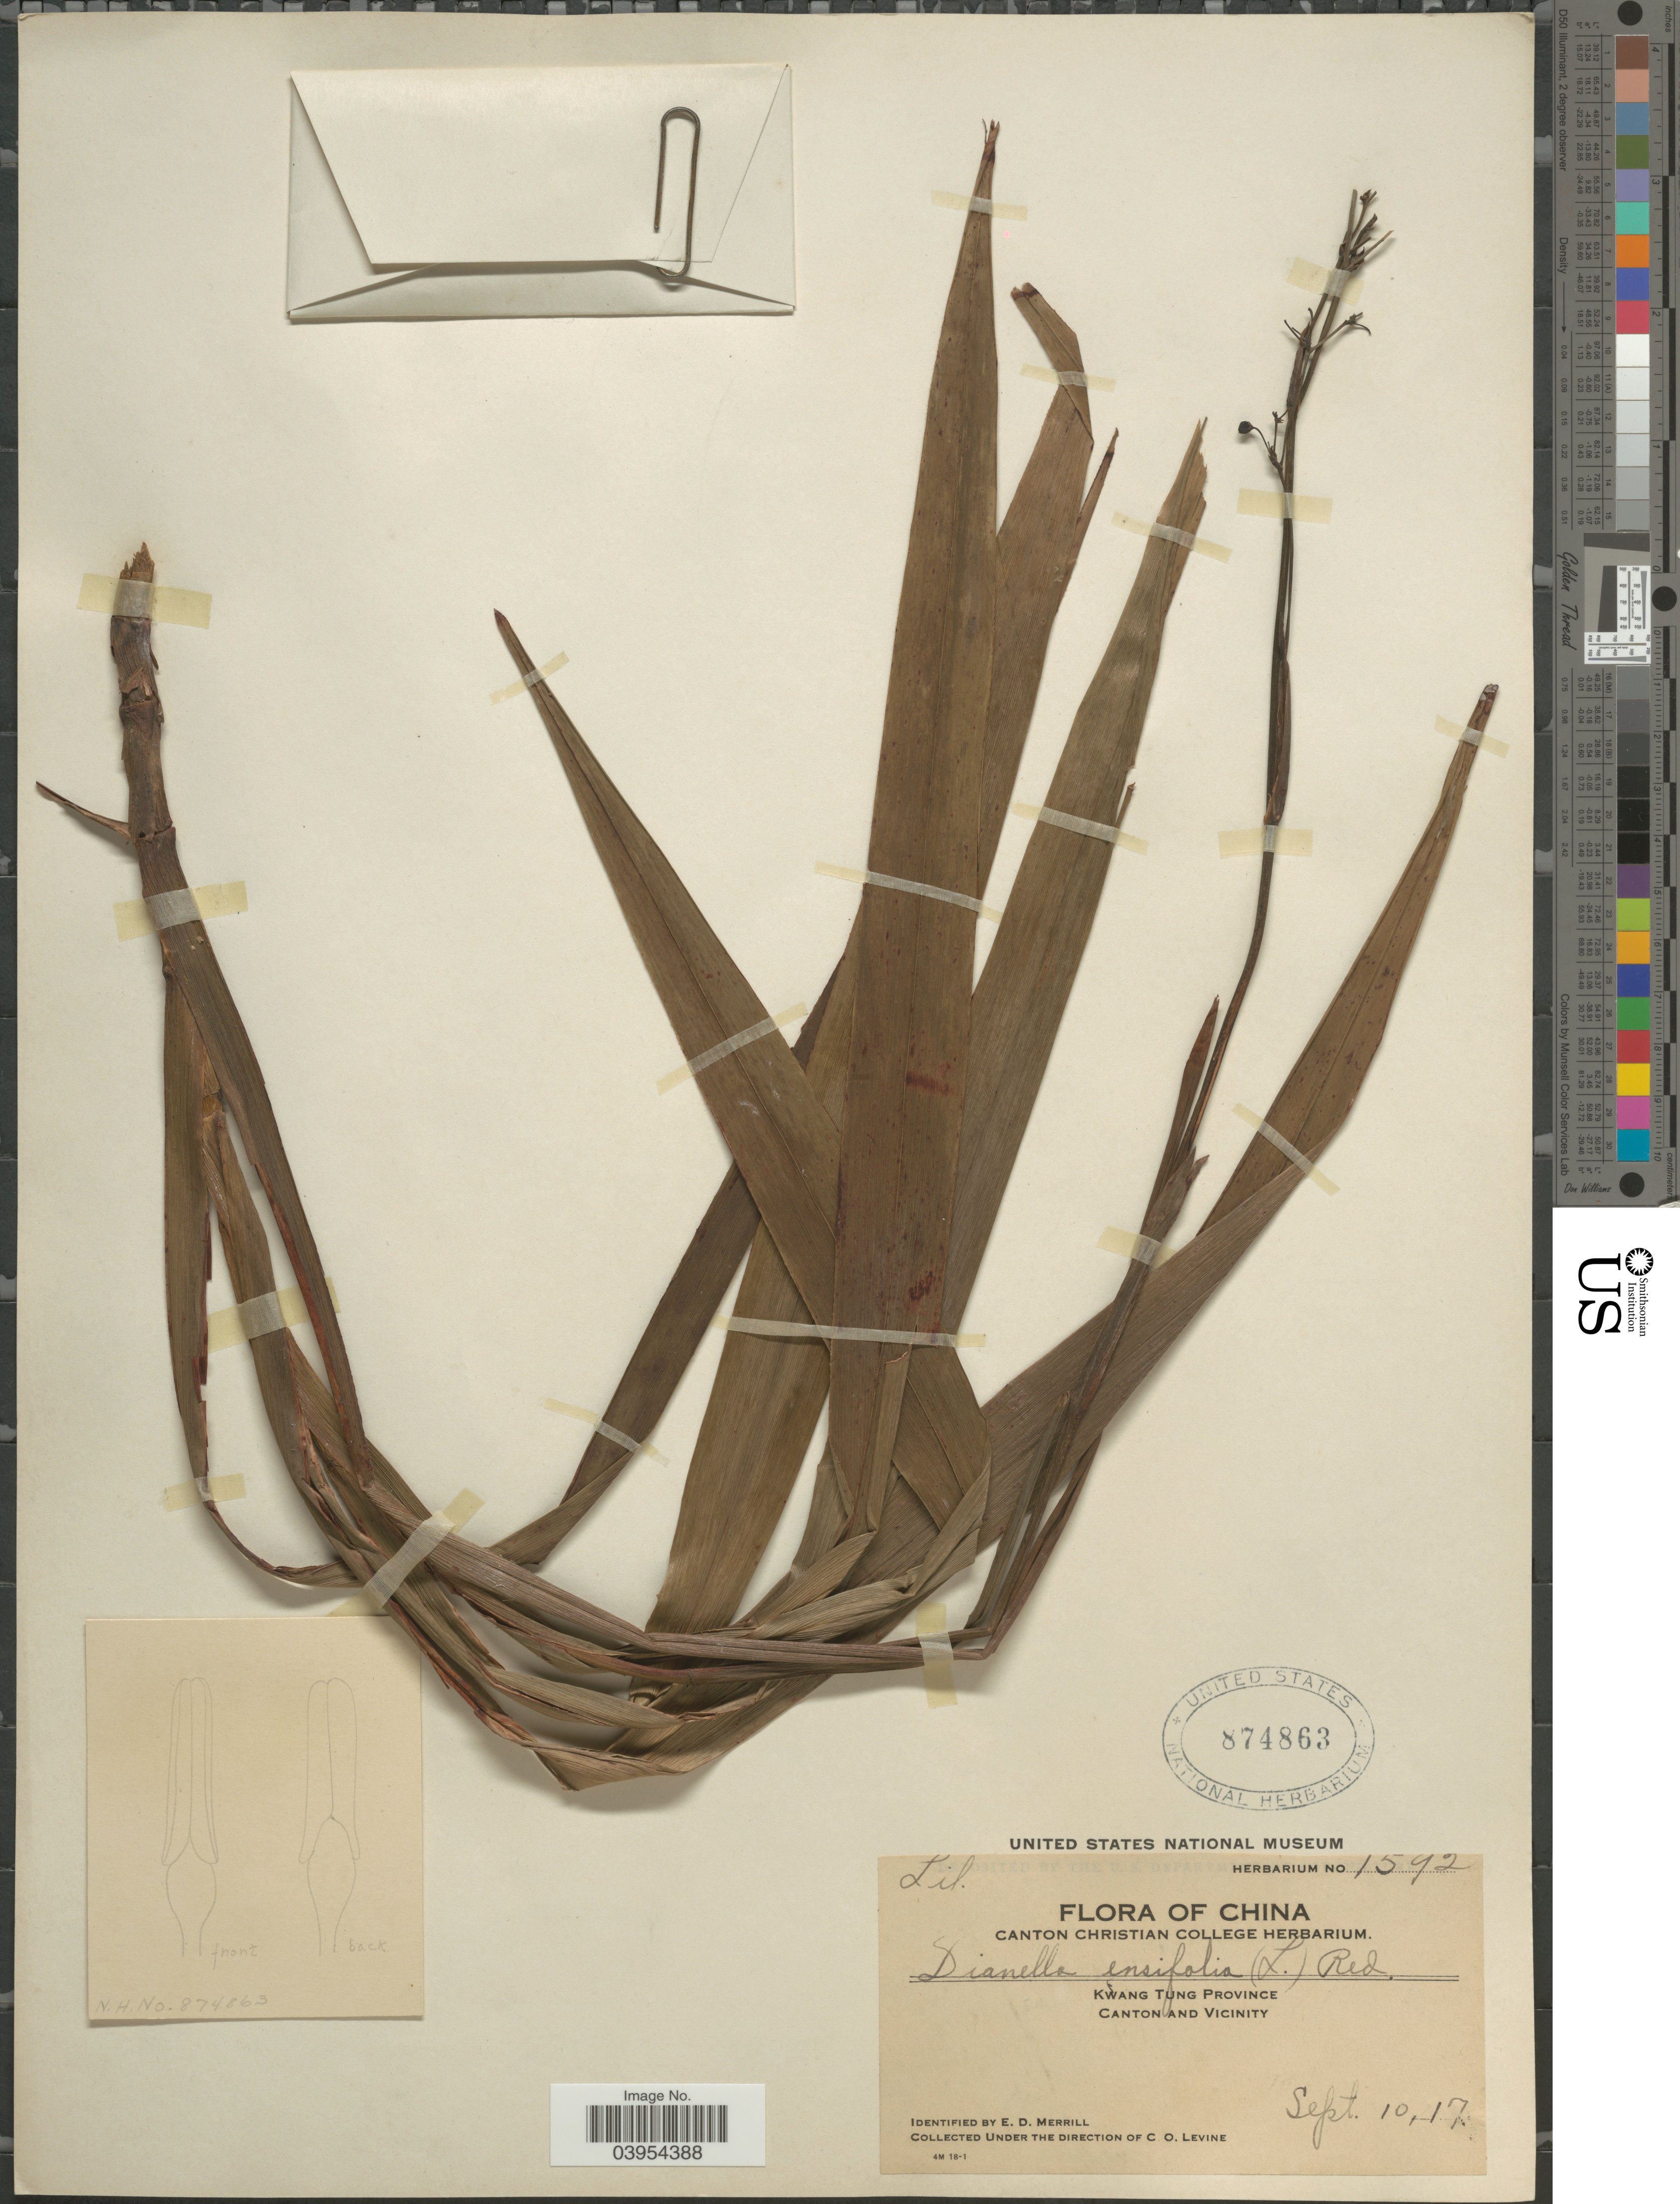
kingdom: Plantae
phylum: Tracheophyta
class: Liliopsida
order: Asparagales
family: Asphodelaceae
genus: Dianella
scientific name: Dianella ensifolia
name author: (L.) DC.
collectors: C. O. Levine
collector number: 1592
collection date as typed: Transcribed d/m/y: 10/9/17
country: China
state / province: Guangdong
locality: Kwang Tung Province. Canton and Vicinity.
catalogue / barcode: US 874863